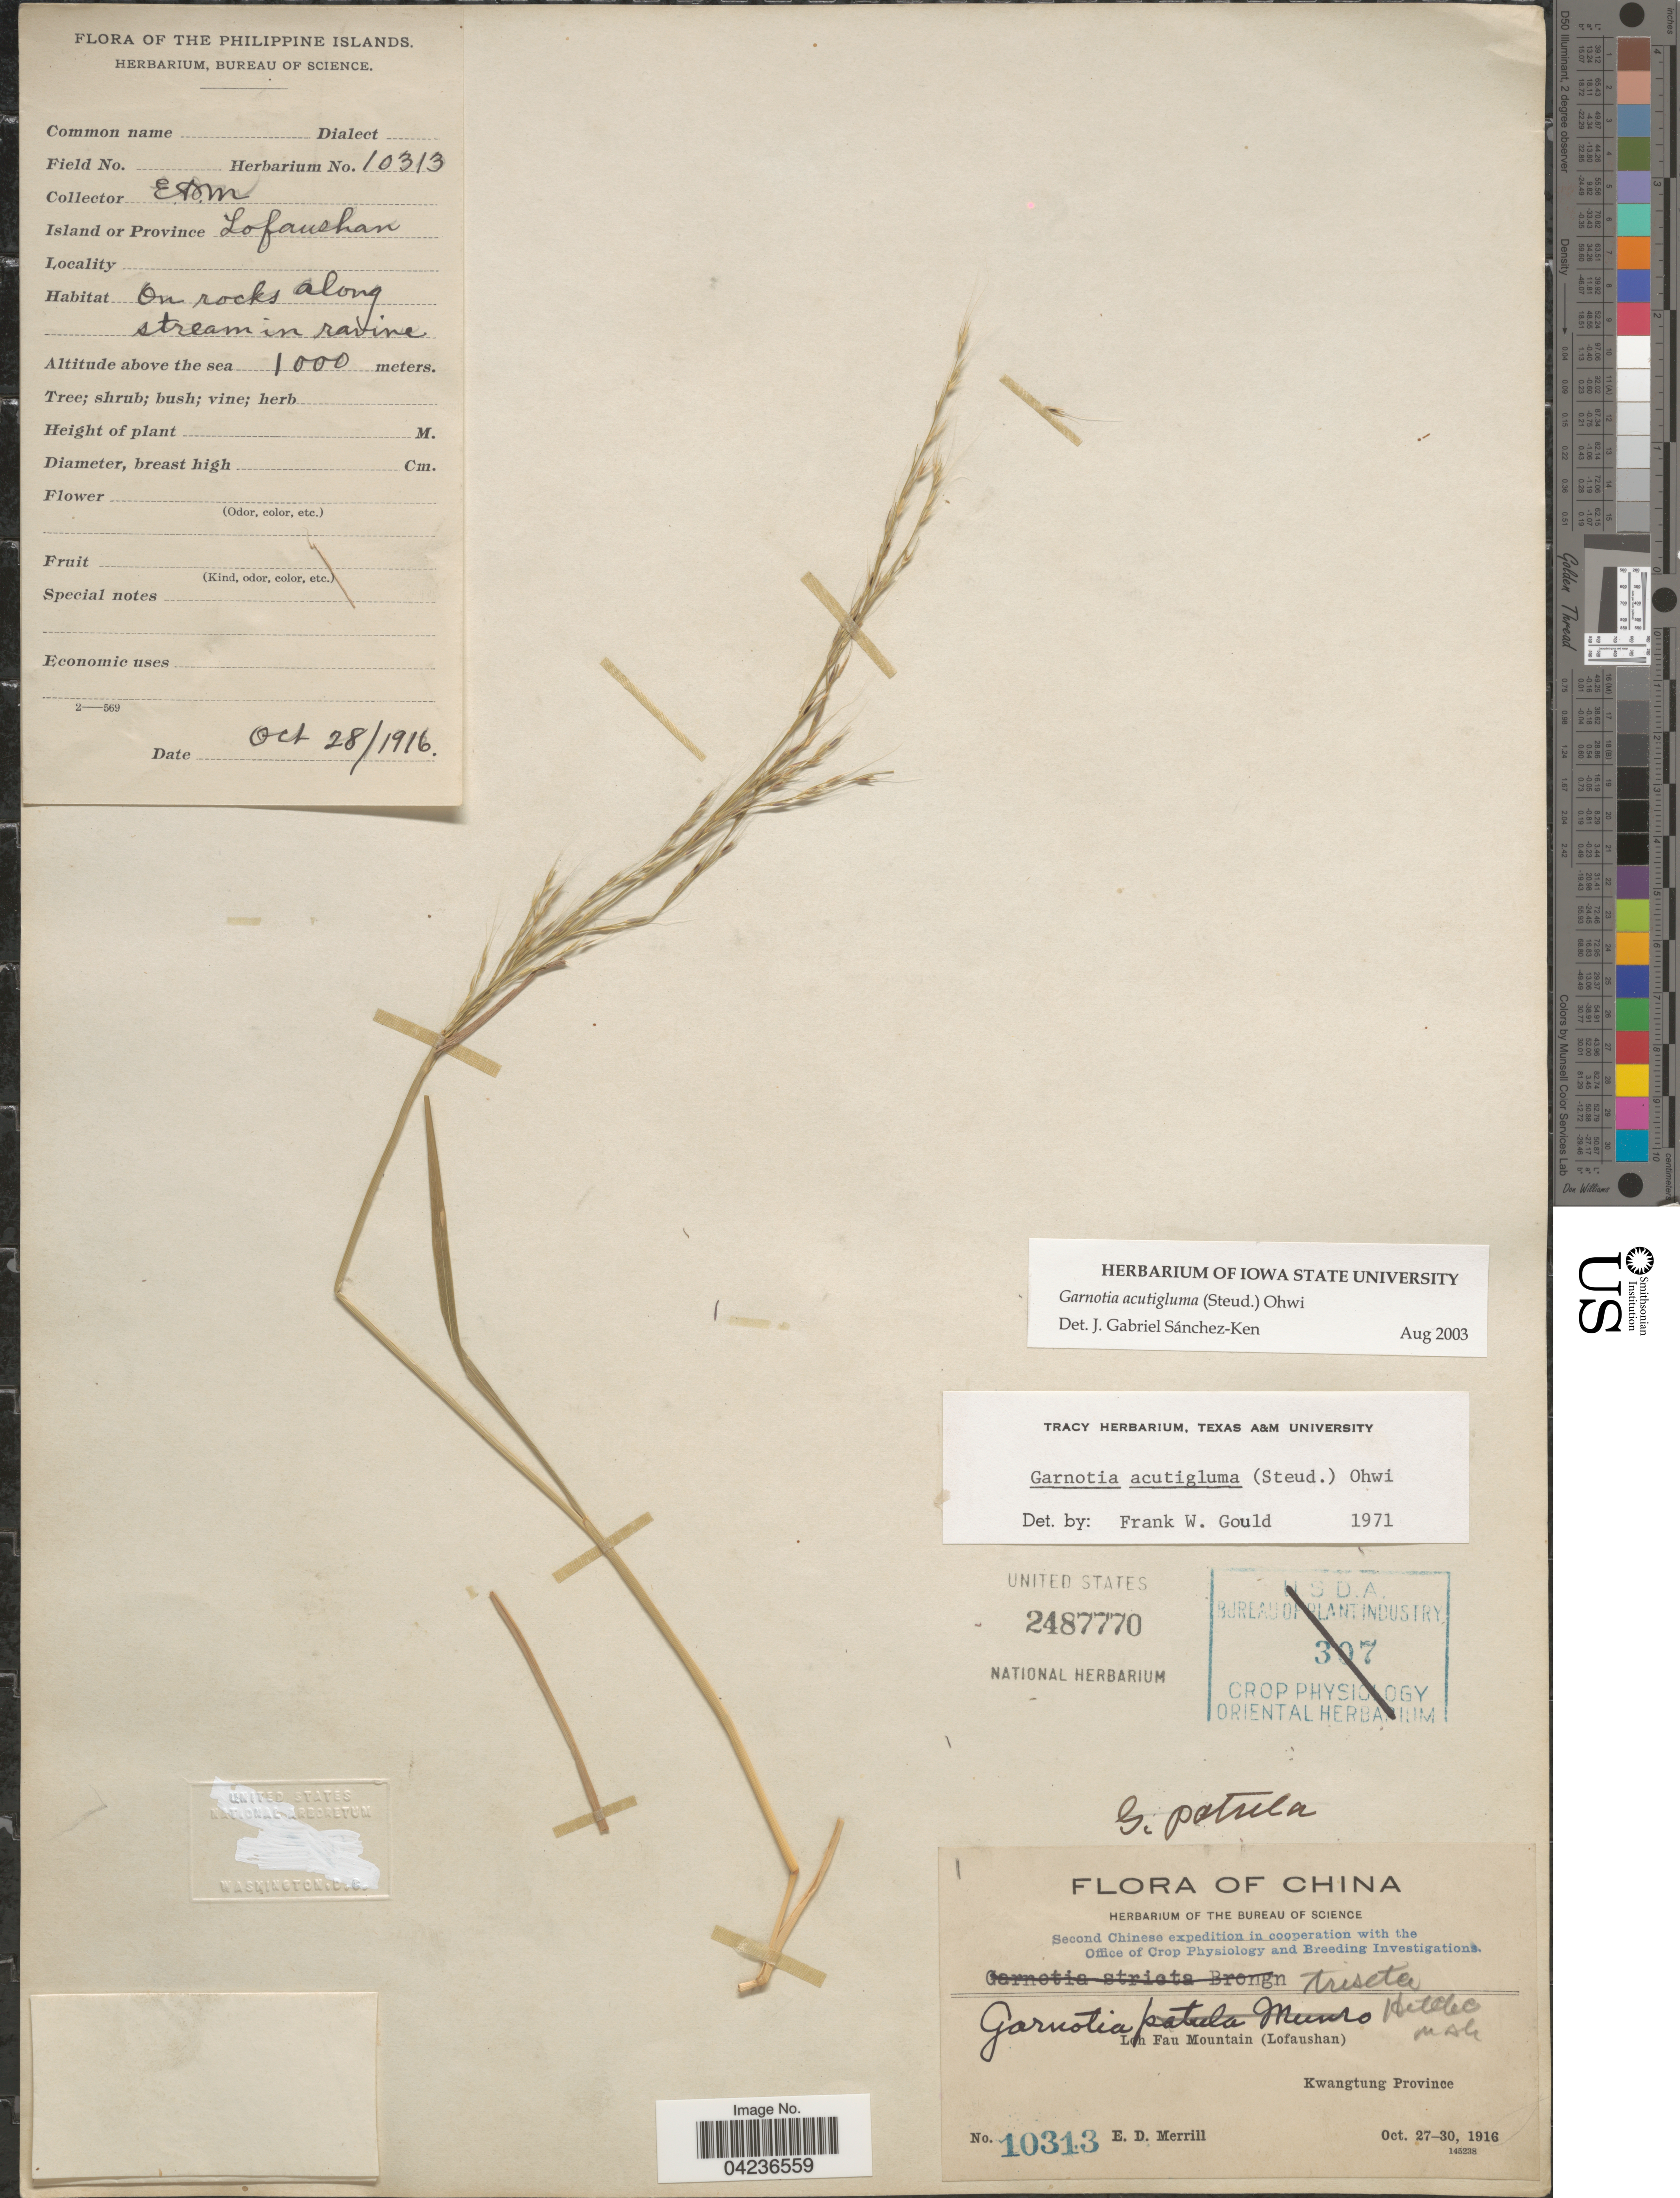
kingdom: Plantae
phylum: Tracheophyta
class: Liliopsida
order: Poales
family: Poaceae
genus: Garnotia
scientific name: Garnotia acutigluma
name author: (Steud.) Ohwi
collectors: E. D. Merrill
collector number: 10313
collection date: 1916-10-28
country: China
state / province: Guangdong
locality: Second Chinese expedition. Loh Fau Mountain (Lofaushan). Kwangtung Province. Island or Province Lofaushan.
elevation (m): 1000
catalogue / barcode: US 2487770